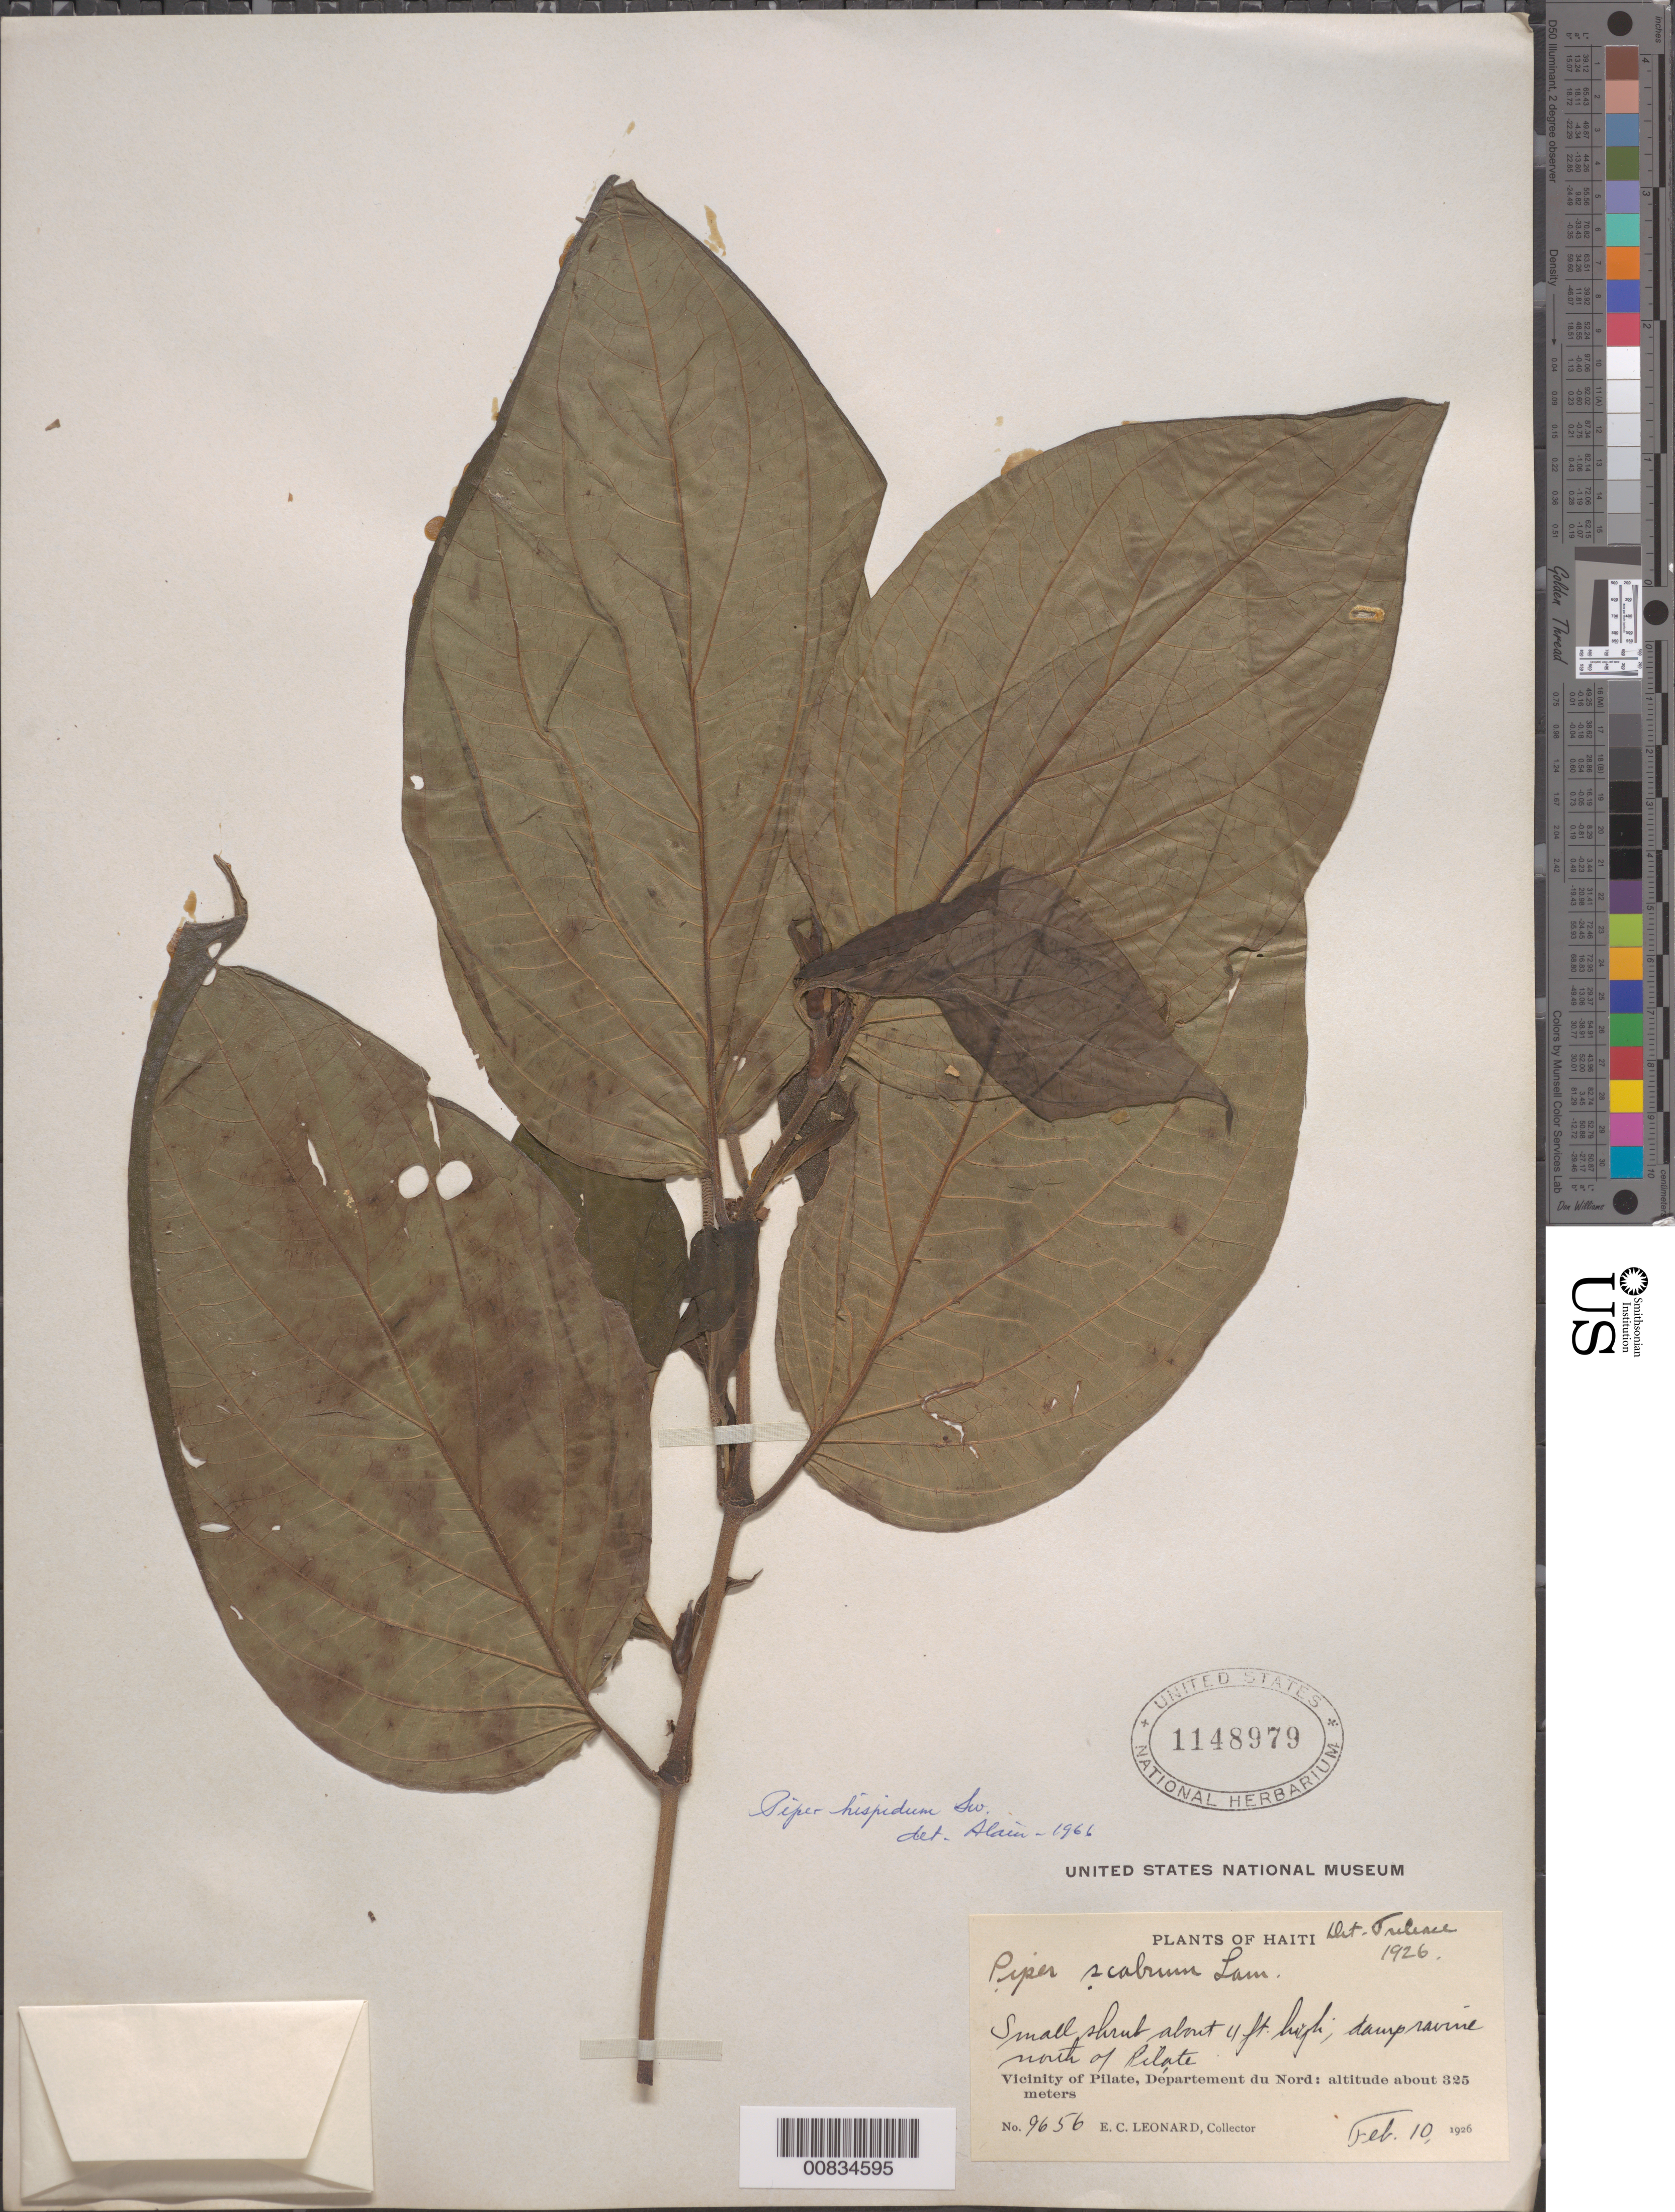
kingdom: Plantae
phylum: Tracheophyta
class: Magnoliopsida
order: Piperales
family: Piperaceae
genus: Piper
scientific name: Piper hispidum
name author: Sw.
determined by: Liogier, Alain H.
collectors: E. C. Leonard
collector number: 9656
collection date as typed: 10 Feb 1926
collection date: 1926-02-10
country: Haiti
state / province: Nord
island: Hispaniola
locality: Vicinity of Pilate. Damp ravine north of Pilate.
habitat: Damp ravine.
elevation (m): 325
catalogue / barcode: US 1148979